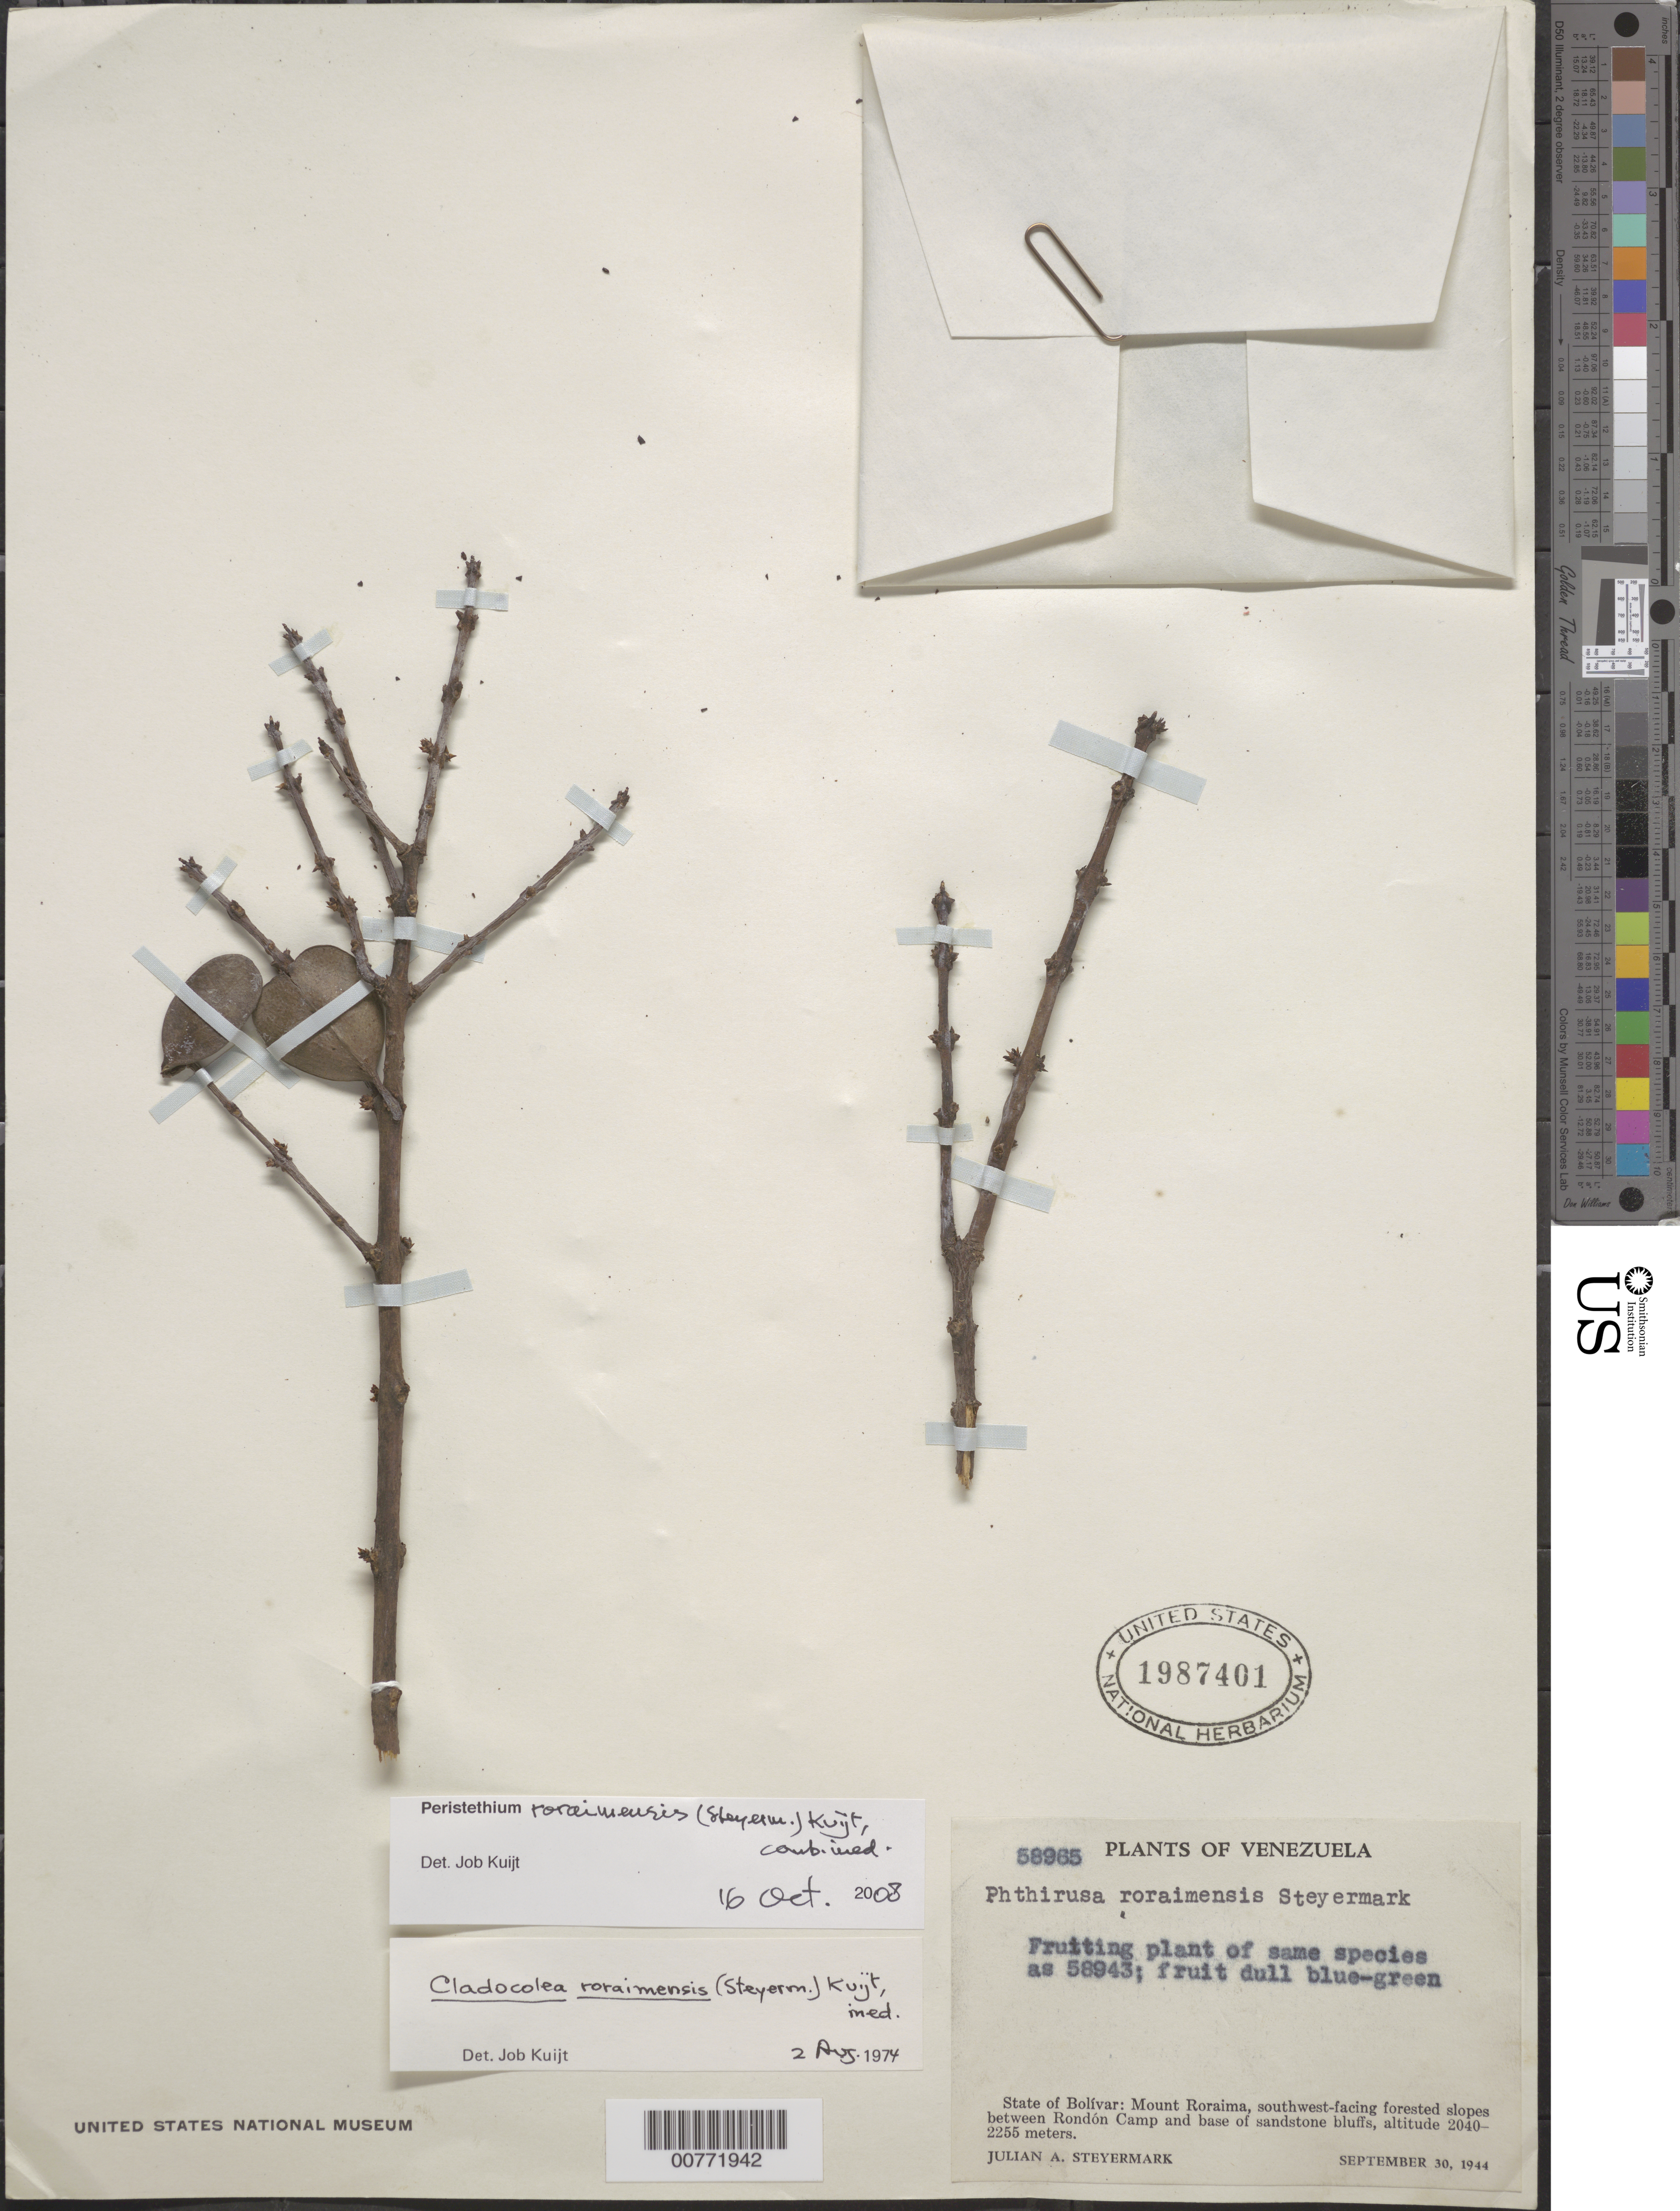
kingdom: Plantae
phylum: Tracheophyta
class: Magnoliopsida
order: Santalales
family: Loranthaceae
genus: Cladocolea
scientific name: Cladocolea roraimensis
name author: (Steyerm.) Kuijt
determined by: Kuijt, Job, (CANADA)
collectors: J. Steyermark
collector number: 58965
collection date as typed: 30-Sep-44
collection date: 1944-09-30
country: Venezuela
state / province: Bolívar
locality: Mt. Roraima, Rondón Camp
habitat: SW-facing forested slopes between camp and base of sandstone bluffs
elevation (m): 2040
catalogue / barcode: US 1987401